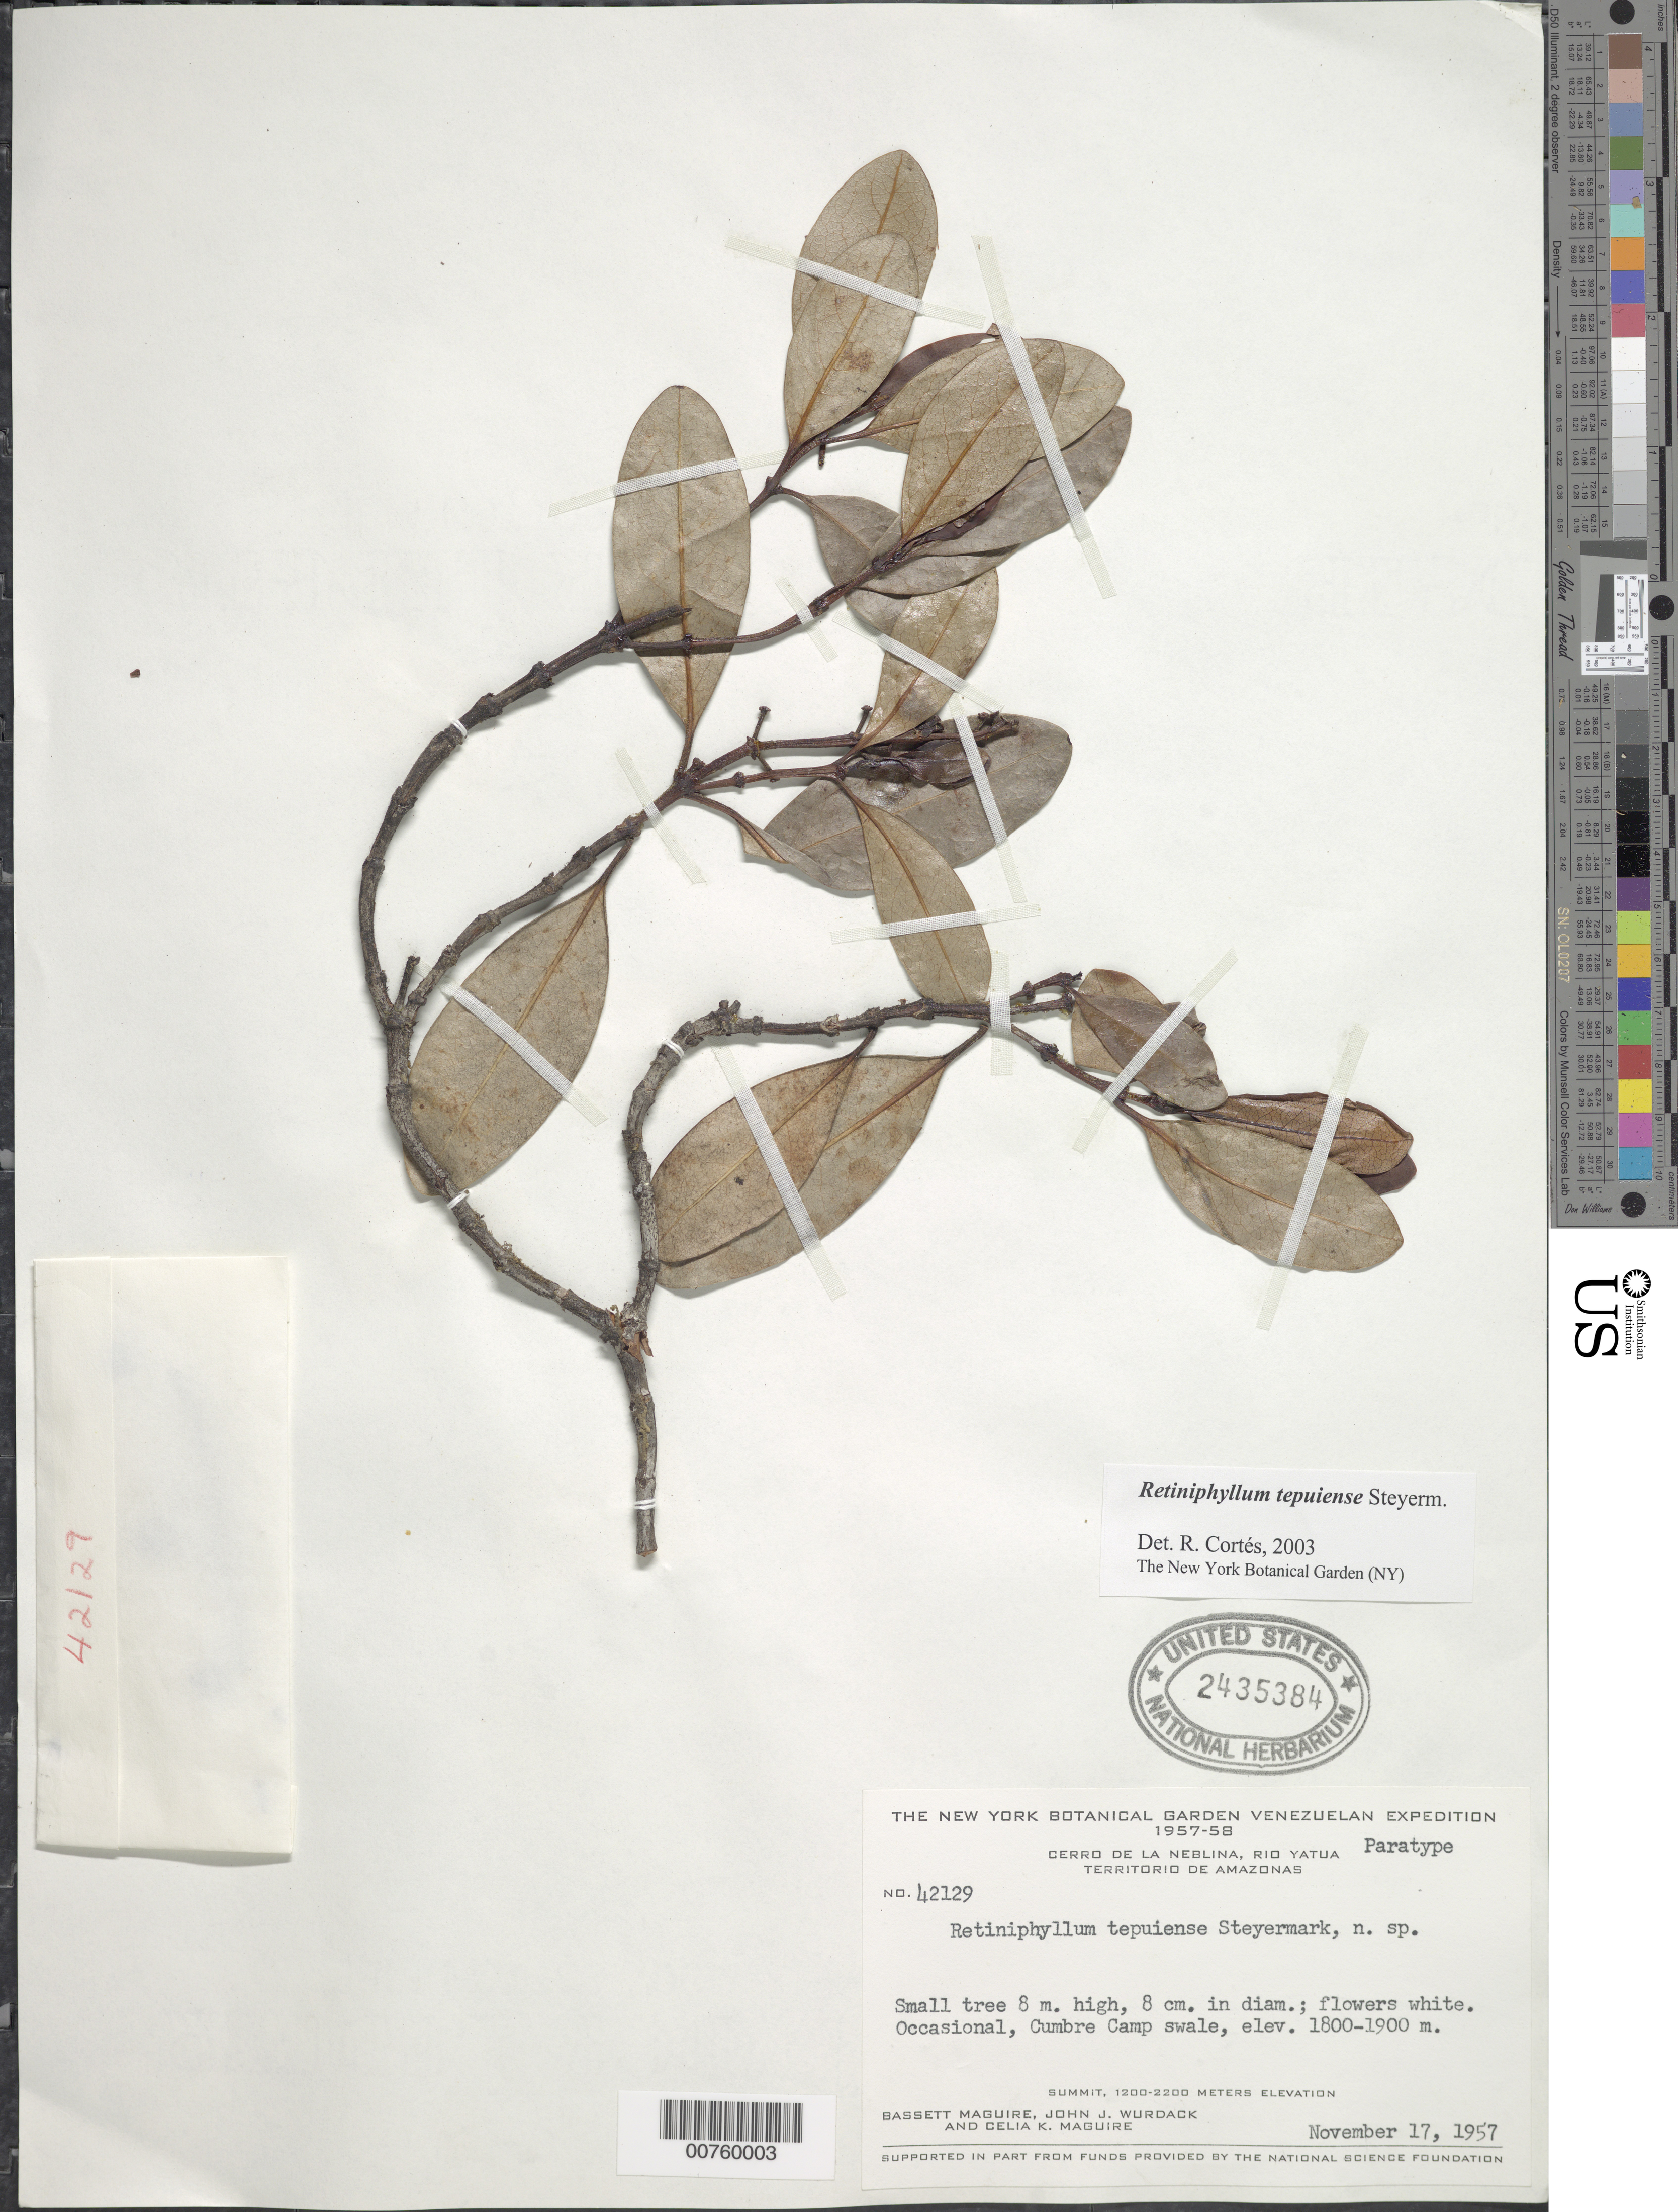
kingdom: Plantae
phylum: Tracheophyta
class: Magnoliopsida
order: Gentianales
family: Rubiaceae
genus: Retiniphyllum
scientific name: Retiniphyllum tepuiense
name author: Steyerm.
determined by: Cortes R., G.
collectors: B. Maguire, J. J. Wurdack & C. K. Maguire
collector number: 42129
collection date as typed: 17-Nov-57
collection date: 1957-11-17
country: Venezuela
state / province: Amazonas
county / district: Río Negro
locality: Cerro de la Neblina, Río Yatua, Cumbre Camp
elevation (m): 1800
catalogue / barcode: US 2435384